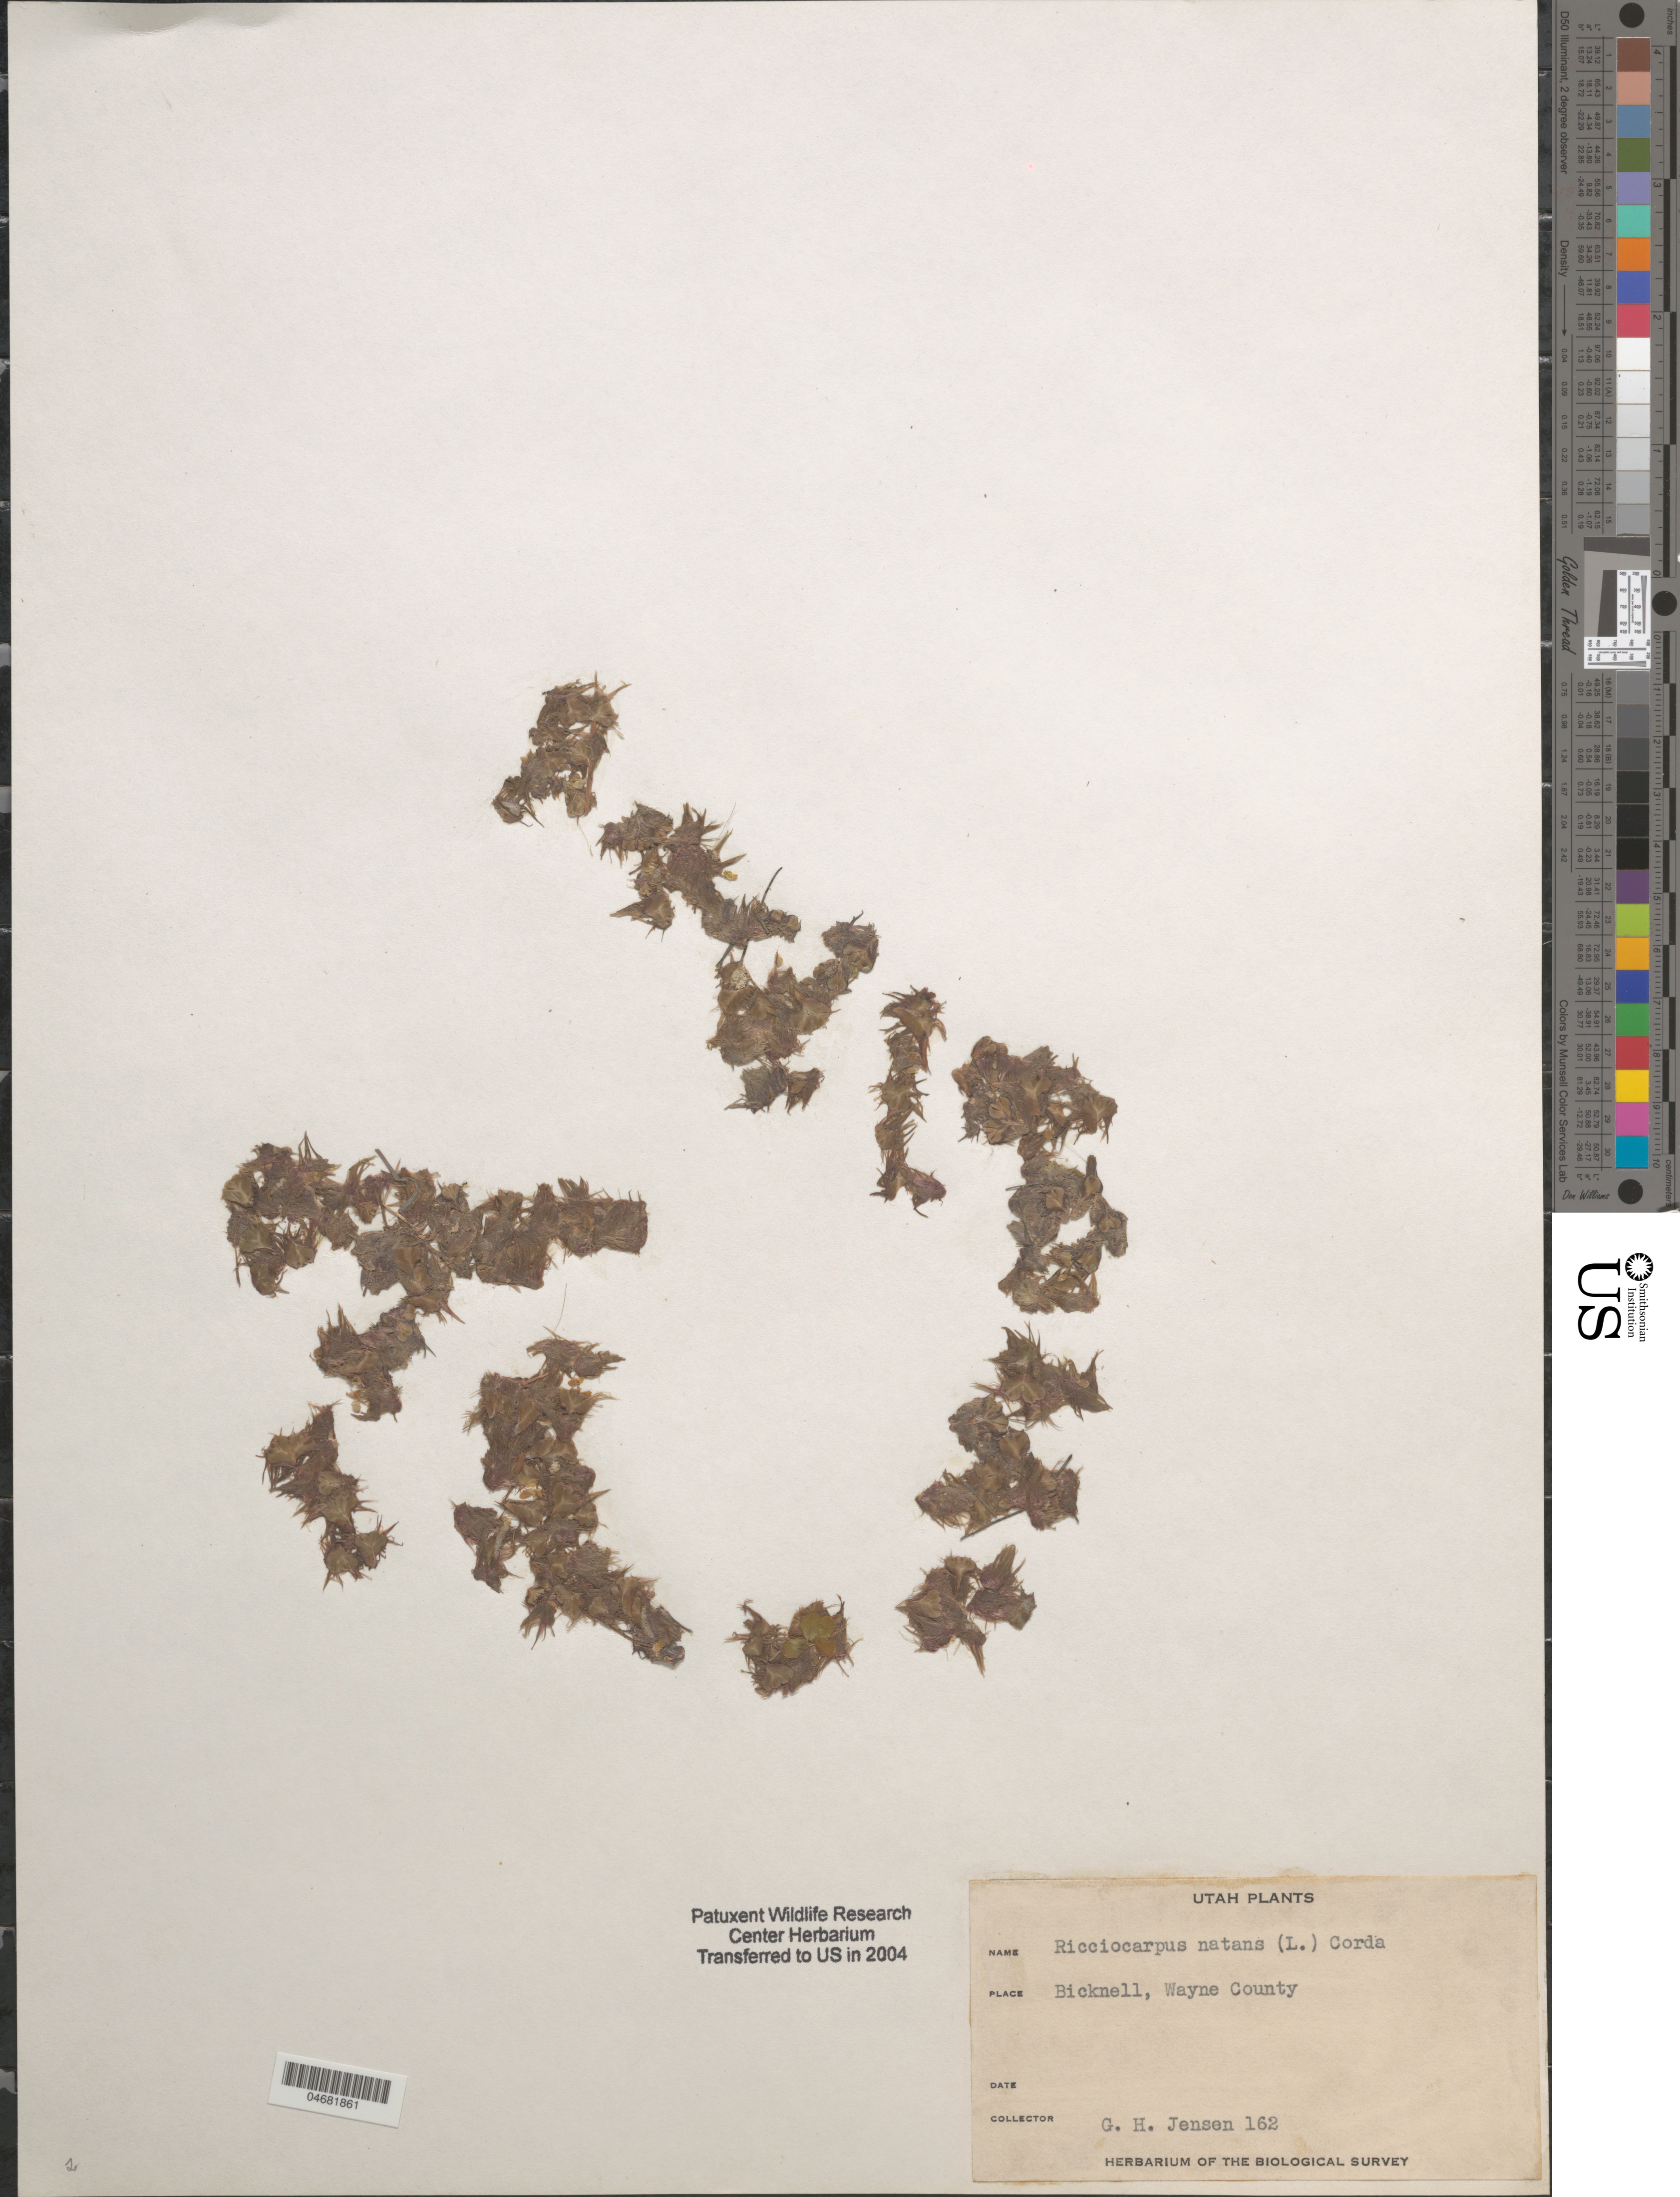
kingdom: Plantae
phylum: Marchantiophyta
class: Marchantiopsida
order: Marchantiales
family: Ricciaceae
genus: Ricciocarpos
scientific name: Ricciocarpos natans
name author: (L.) Corda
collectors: G. H. Jensen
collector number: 162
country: United States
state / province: Utah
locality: Bicknell, Wayne County. The Biological Survey.